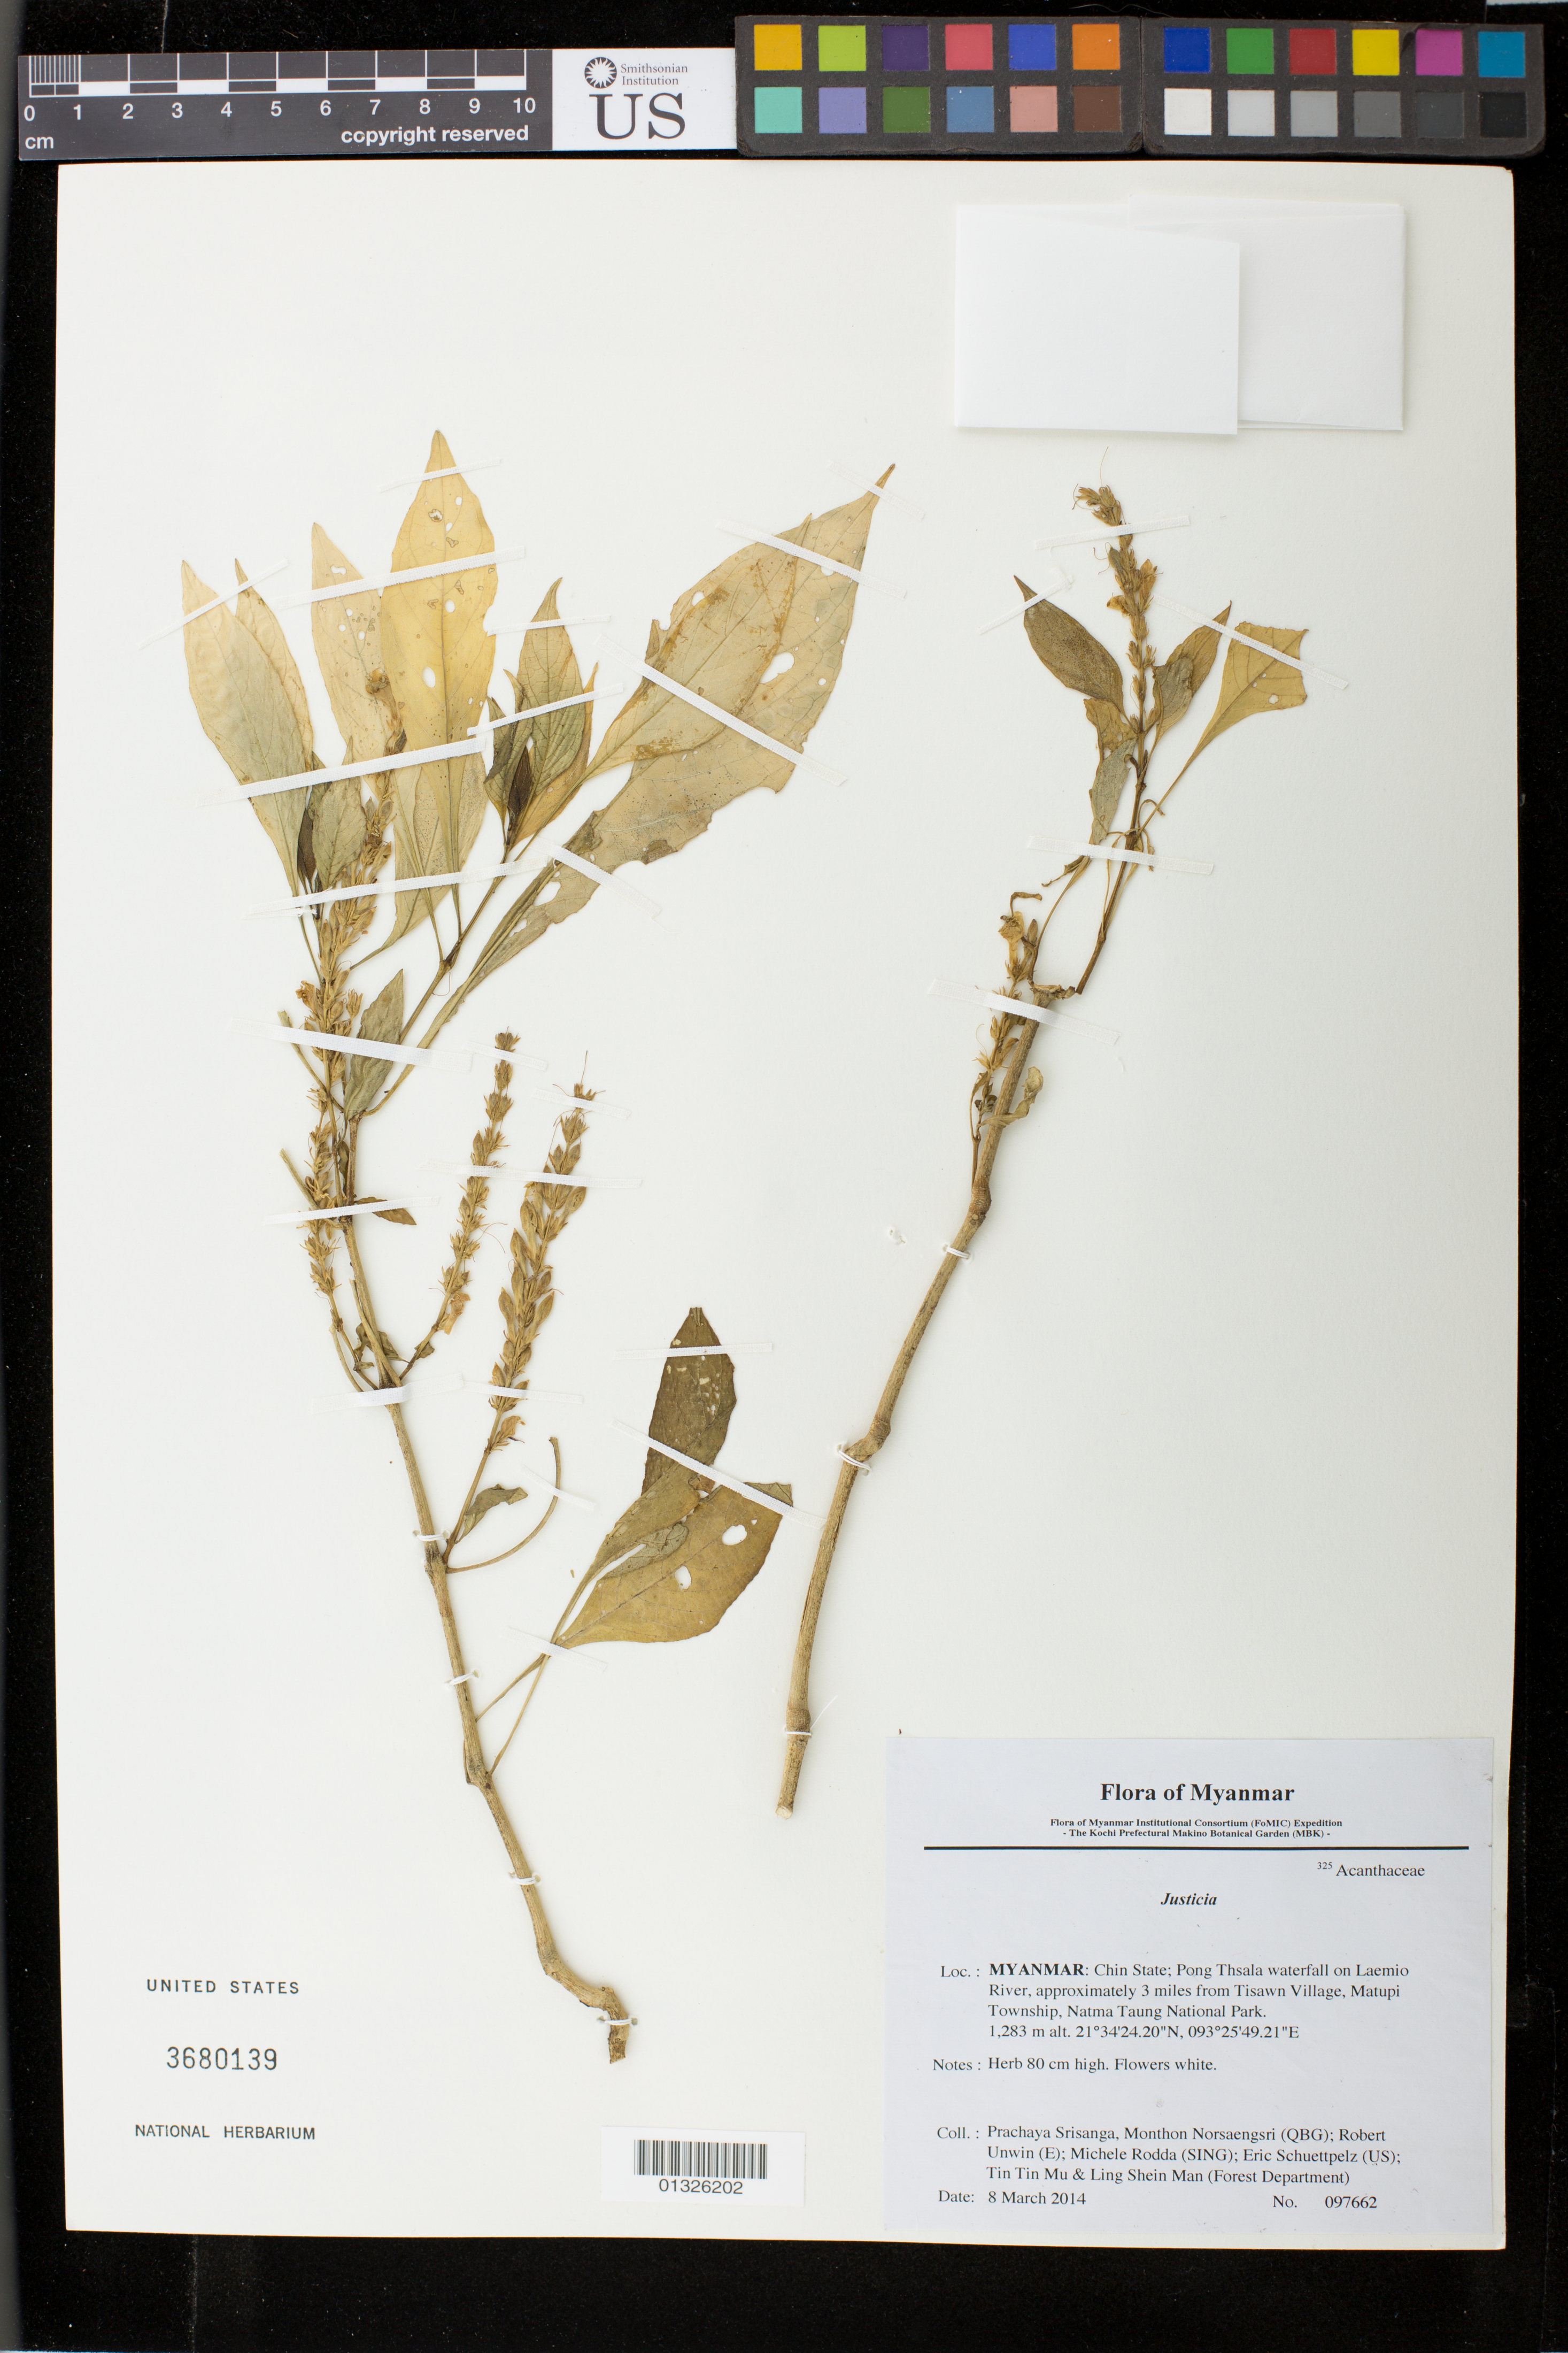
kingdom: Plantae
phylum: Tracheophyta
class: Magnoliopsida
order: Lamiales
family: Acanthaceae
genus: Justicia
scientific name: Justicia sp.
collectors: P. Srisanga, M. Norsaengsri, R. Unwin, M. Rodda, E. Schuettpelz, Tin Tin Mu & Ling Shein Man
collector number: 97662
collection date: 2014-03-08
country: Myanmar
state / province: Chin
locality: Pong Thsala waterfall on Laemio River, approximately 3 miles from Tisawn Village, Matupi Township, Natma Taung National Park.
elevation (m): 1283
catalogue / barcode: US 3680139